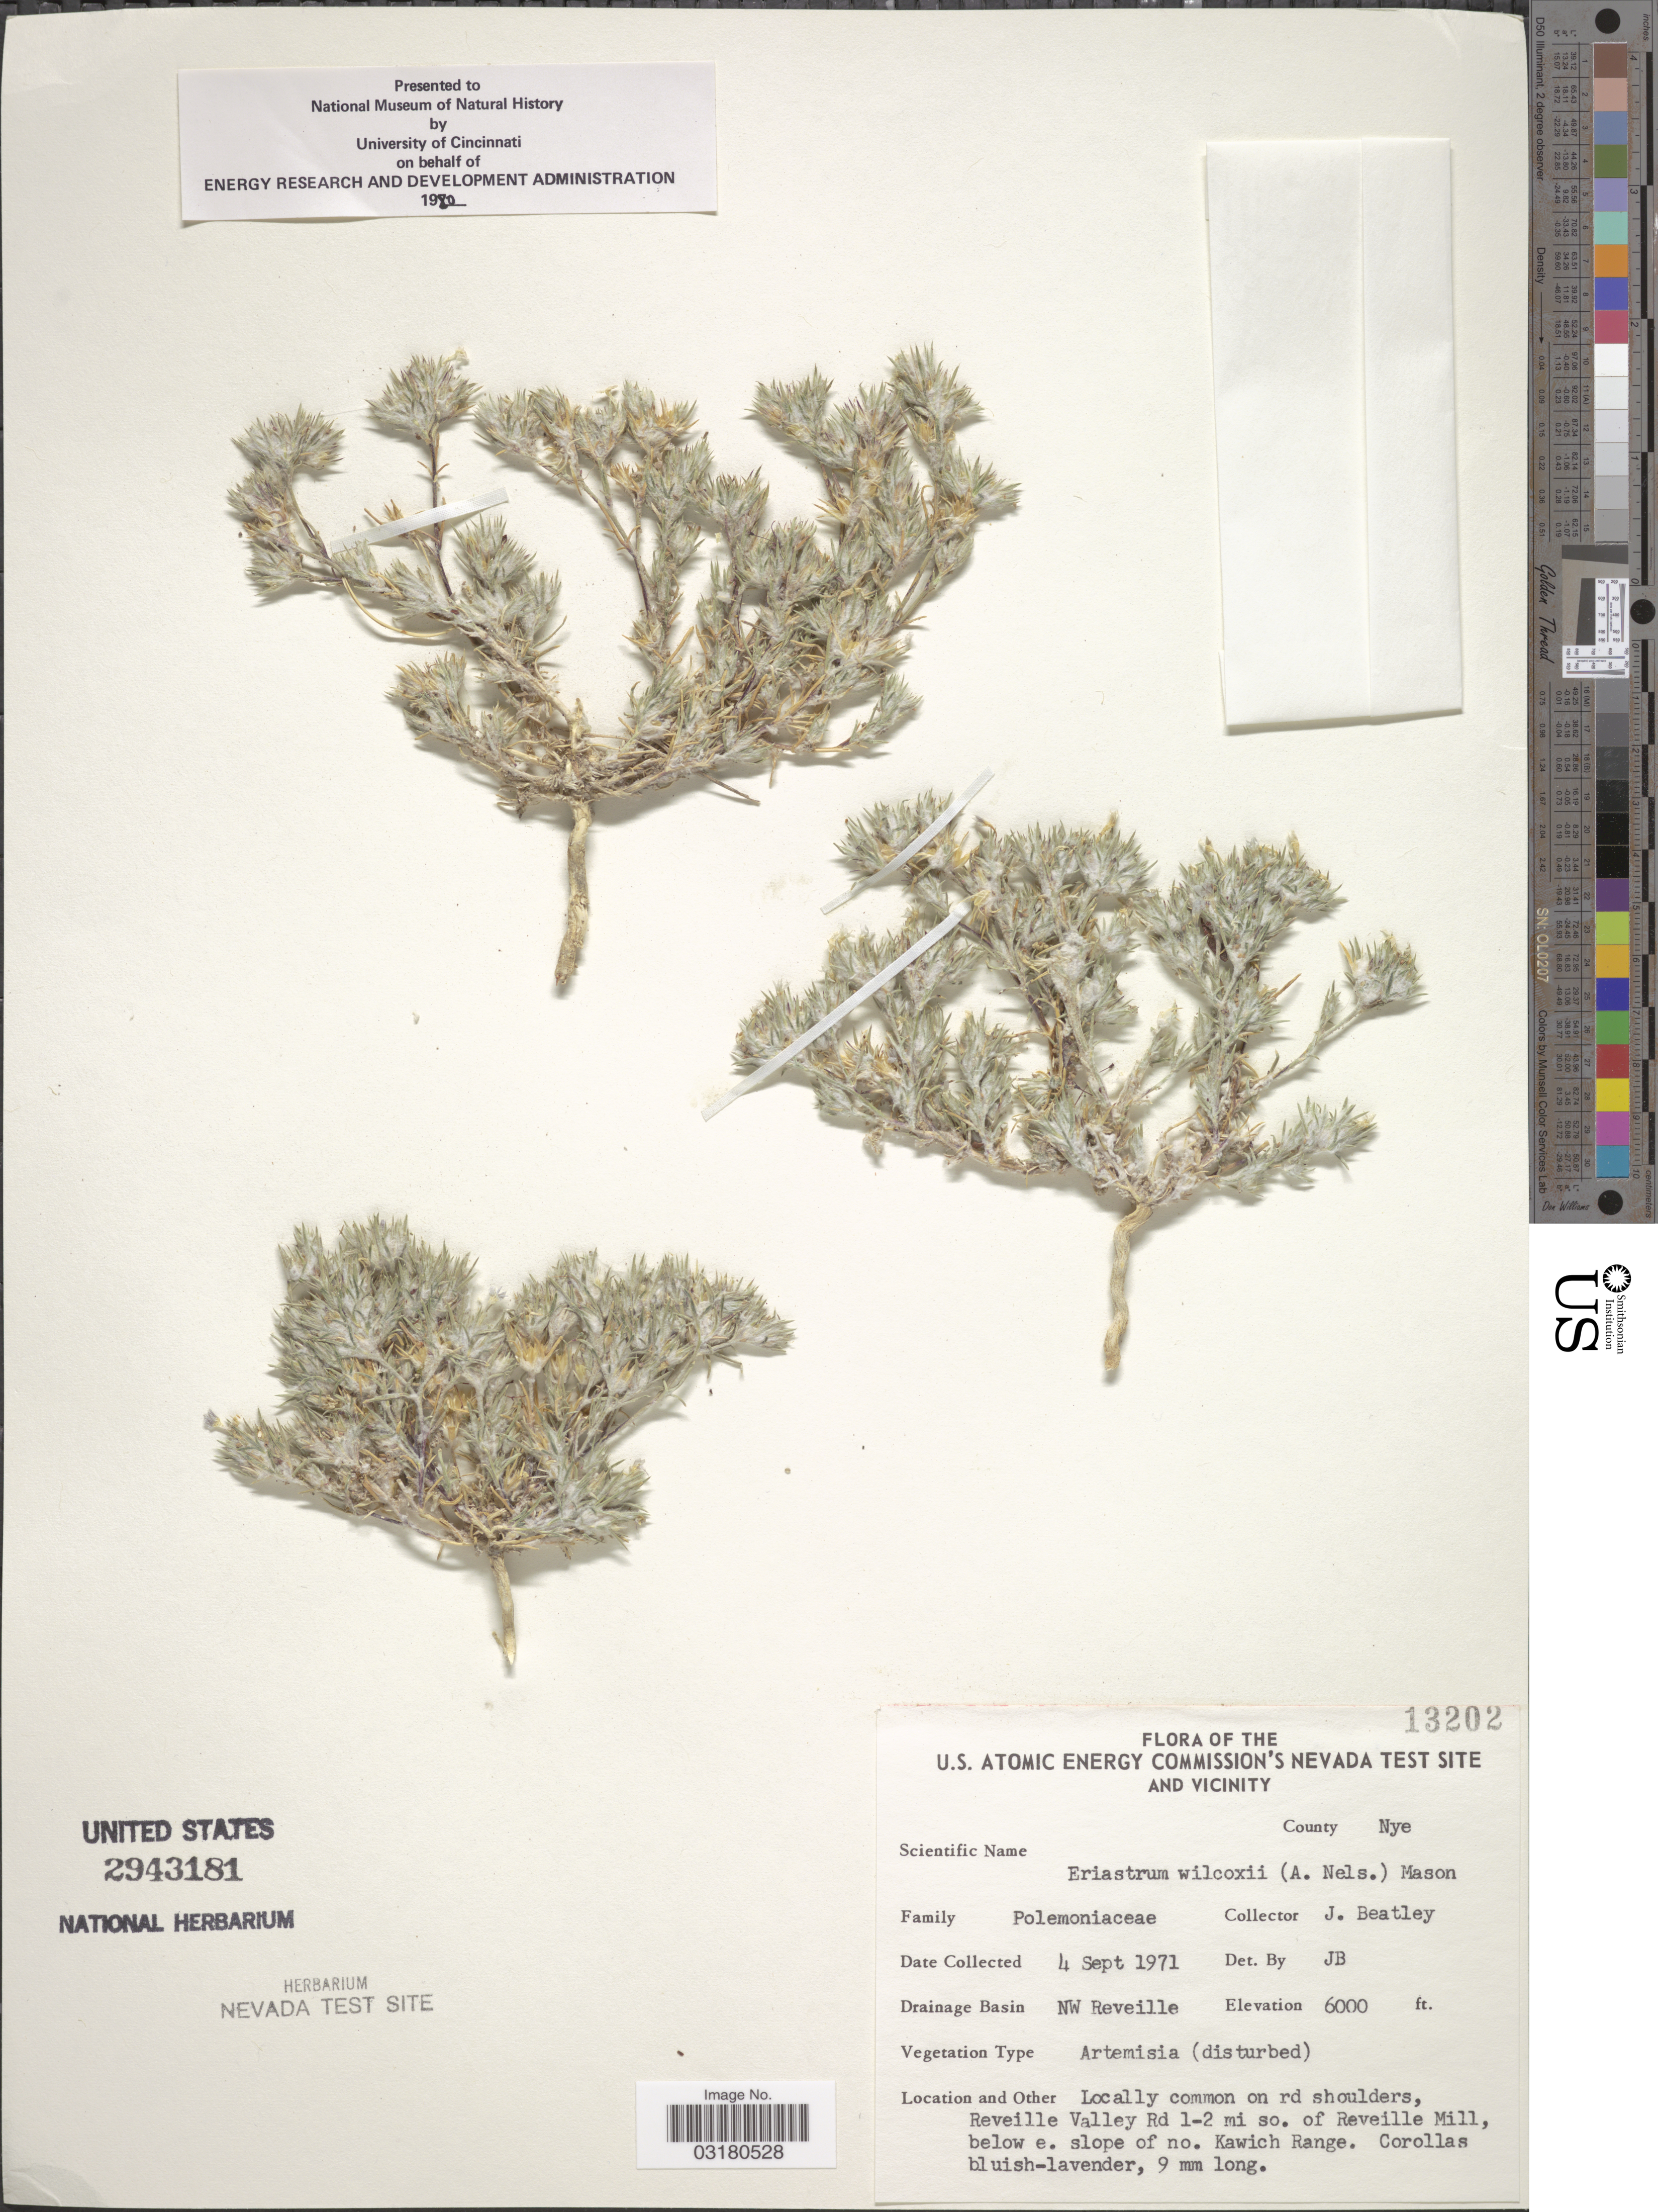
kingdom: Plantae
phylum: Tracheophyta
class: Magnoliopsida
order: Ericales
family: Polemoniaceae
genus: Eriastrum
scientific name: Eriastrum wilcoxii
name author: (A. Nelson) H. Mason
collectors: J. C. Beatley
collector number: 13202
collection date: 1971-09-04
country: United States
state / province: Nevada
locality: U.S. Atomic Energy Commission's Nevada Test Site and Vicinity. County Nye. Drainage Basin NW Reveille. Reveille Valley Rd 1-2 mi so. of Reveille Mill, below e. slope of no. Kawich Range.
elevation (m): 1829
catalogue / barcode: US 2943181